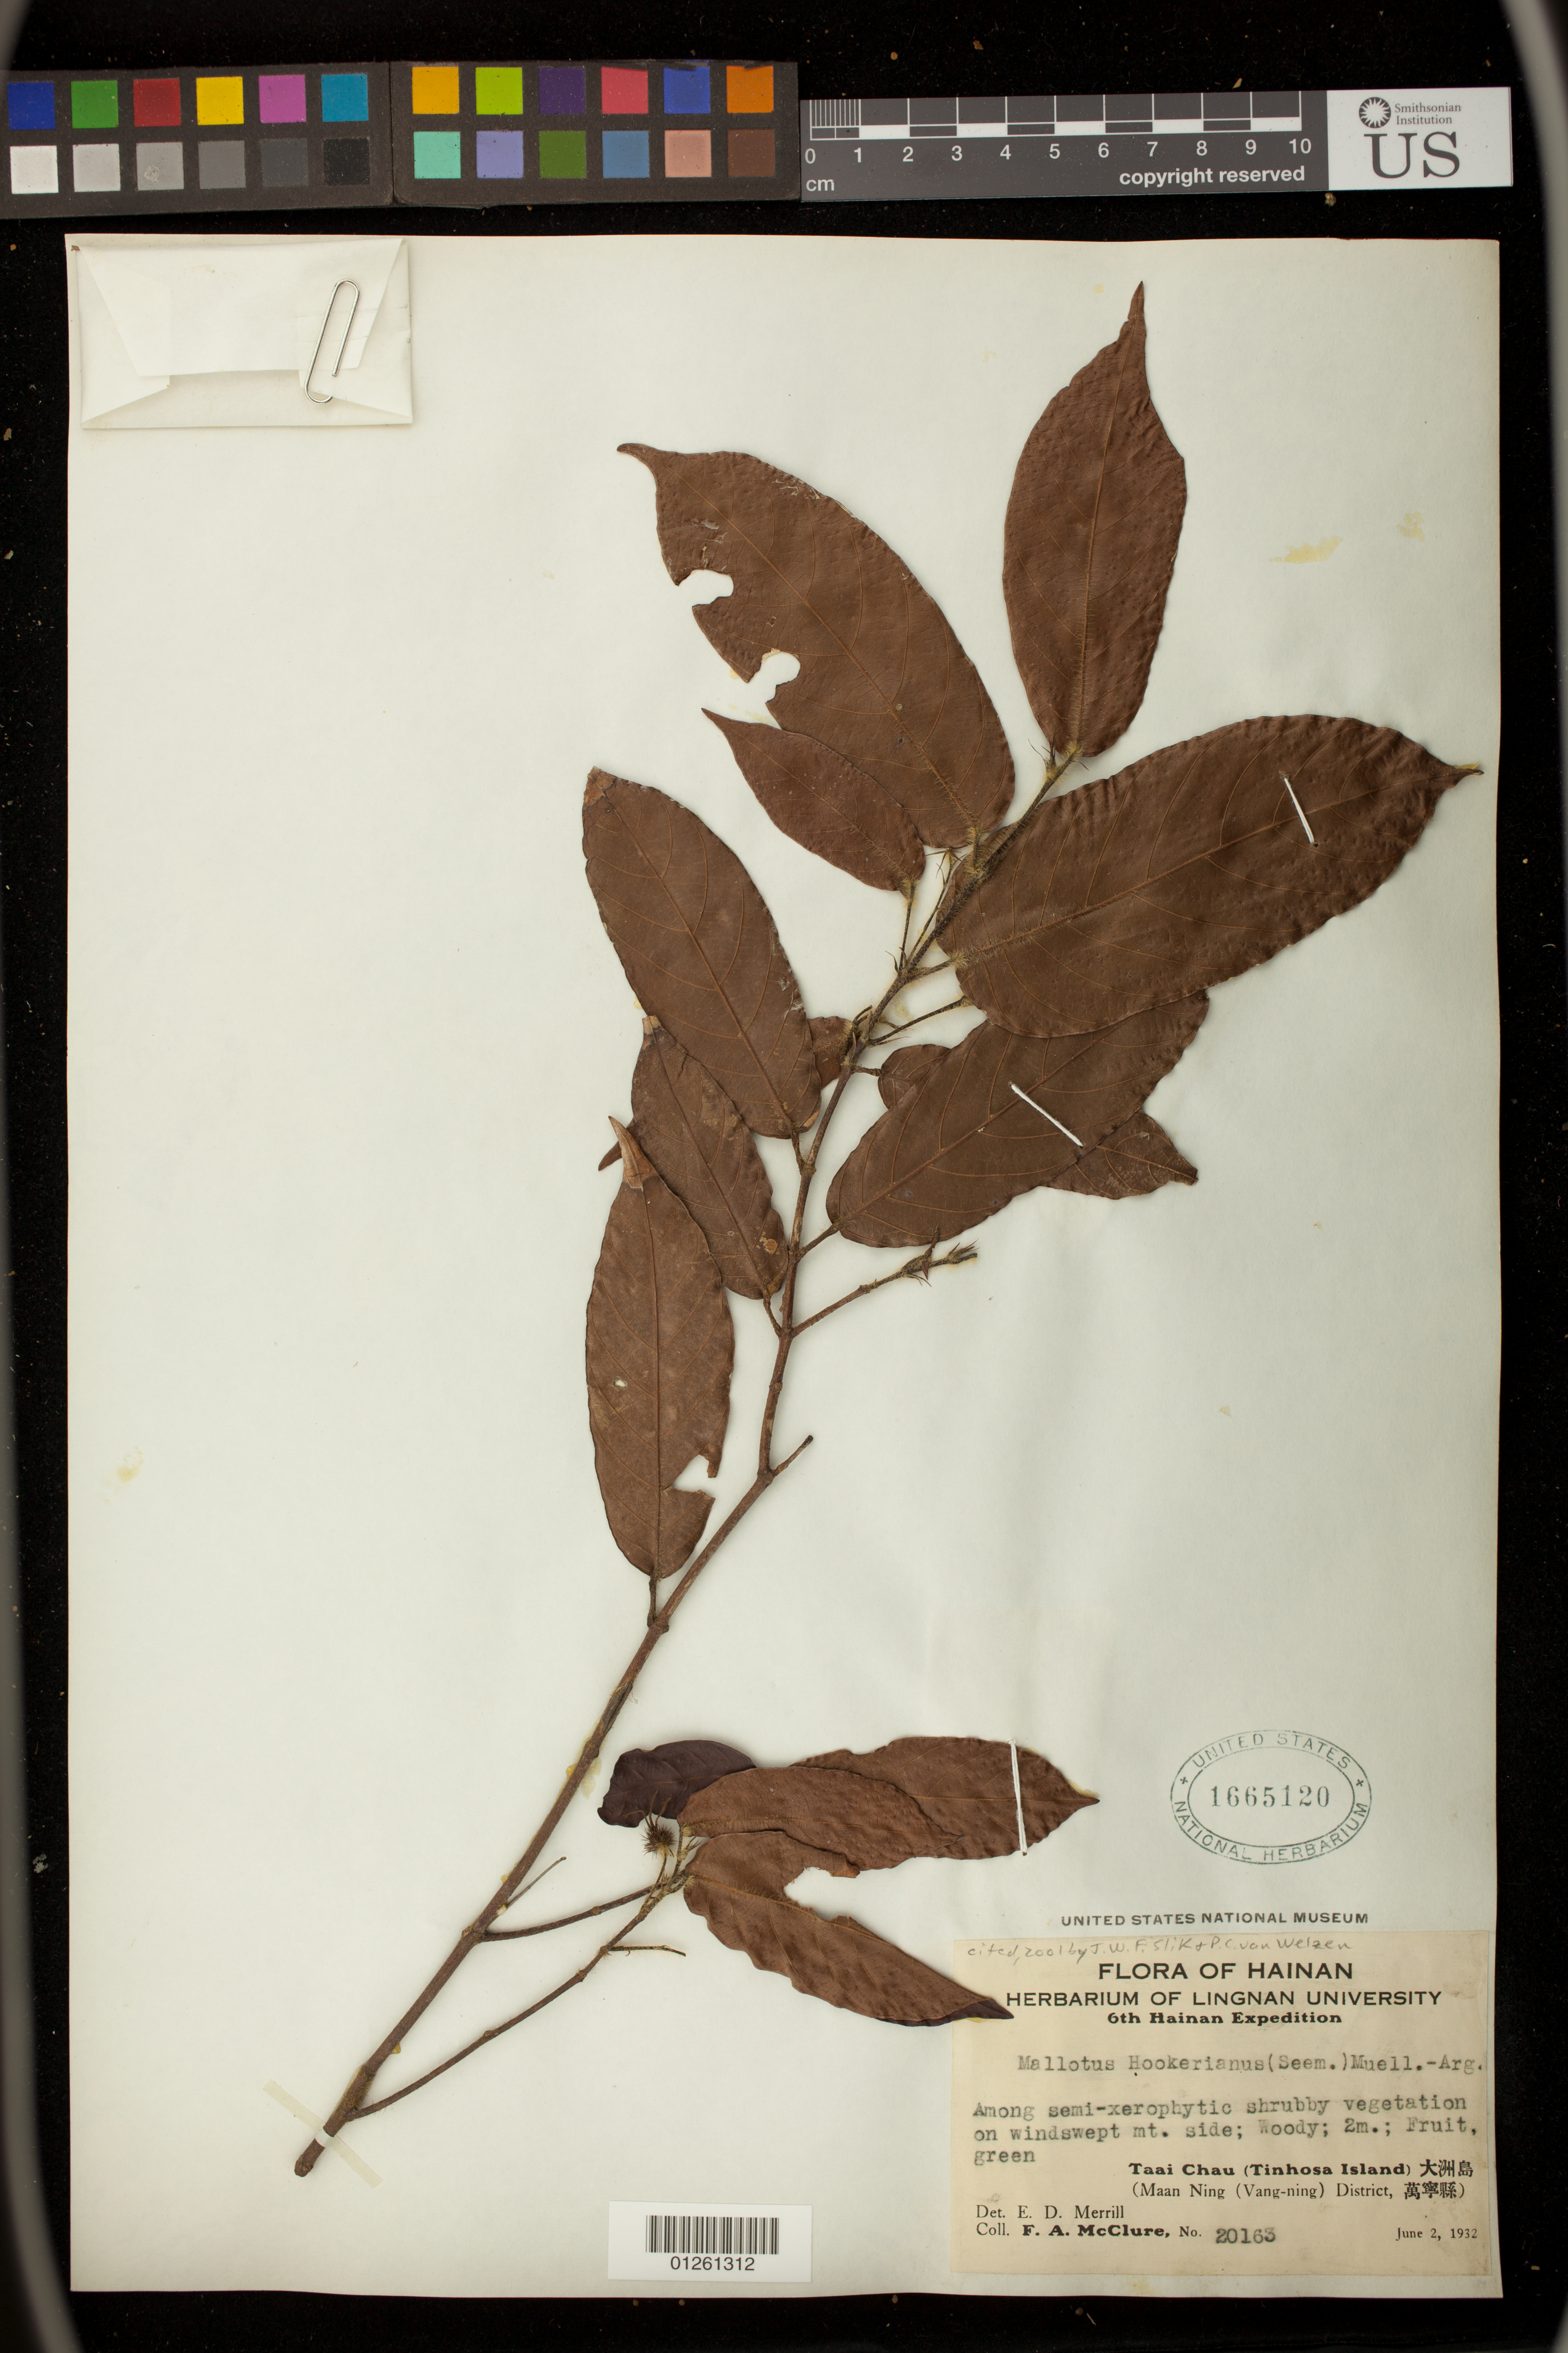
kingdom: Plantae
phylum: Tracheophyta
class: Magnoliopsida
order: Malpighiales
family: Euphorbiaceae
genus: Hancea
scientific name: Hancea hookeriana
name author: Seem.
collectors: F. A. McClure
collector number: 20163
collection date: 1932-06-02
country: China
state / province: Hainan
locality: taai Chau (Tinhosa Island) (Maan Ning (Vang-ning District)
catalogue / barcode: US 1665120